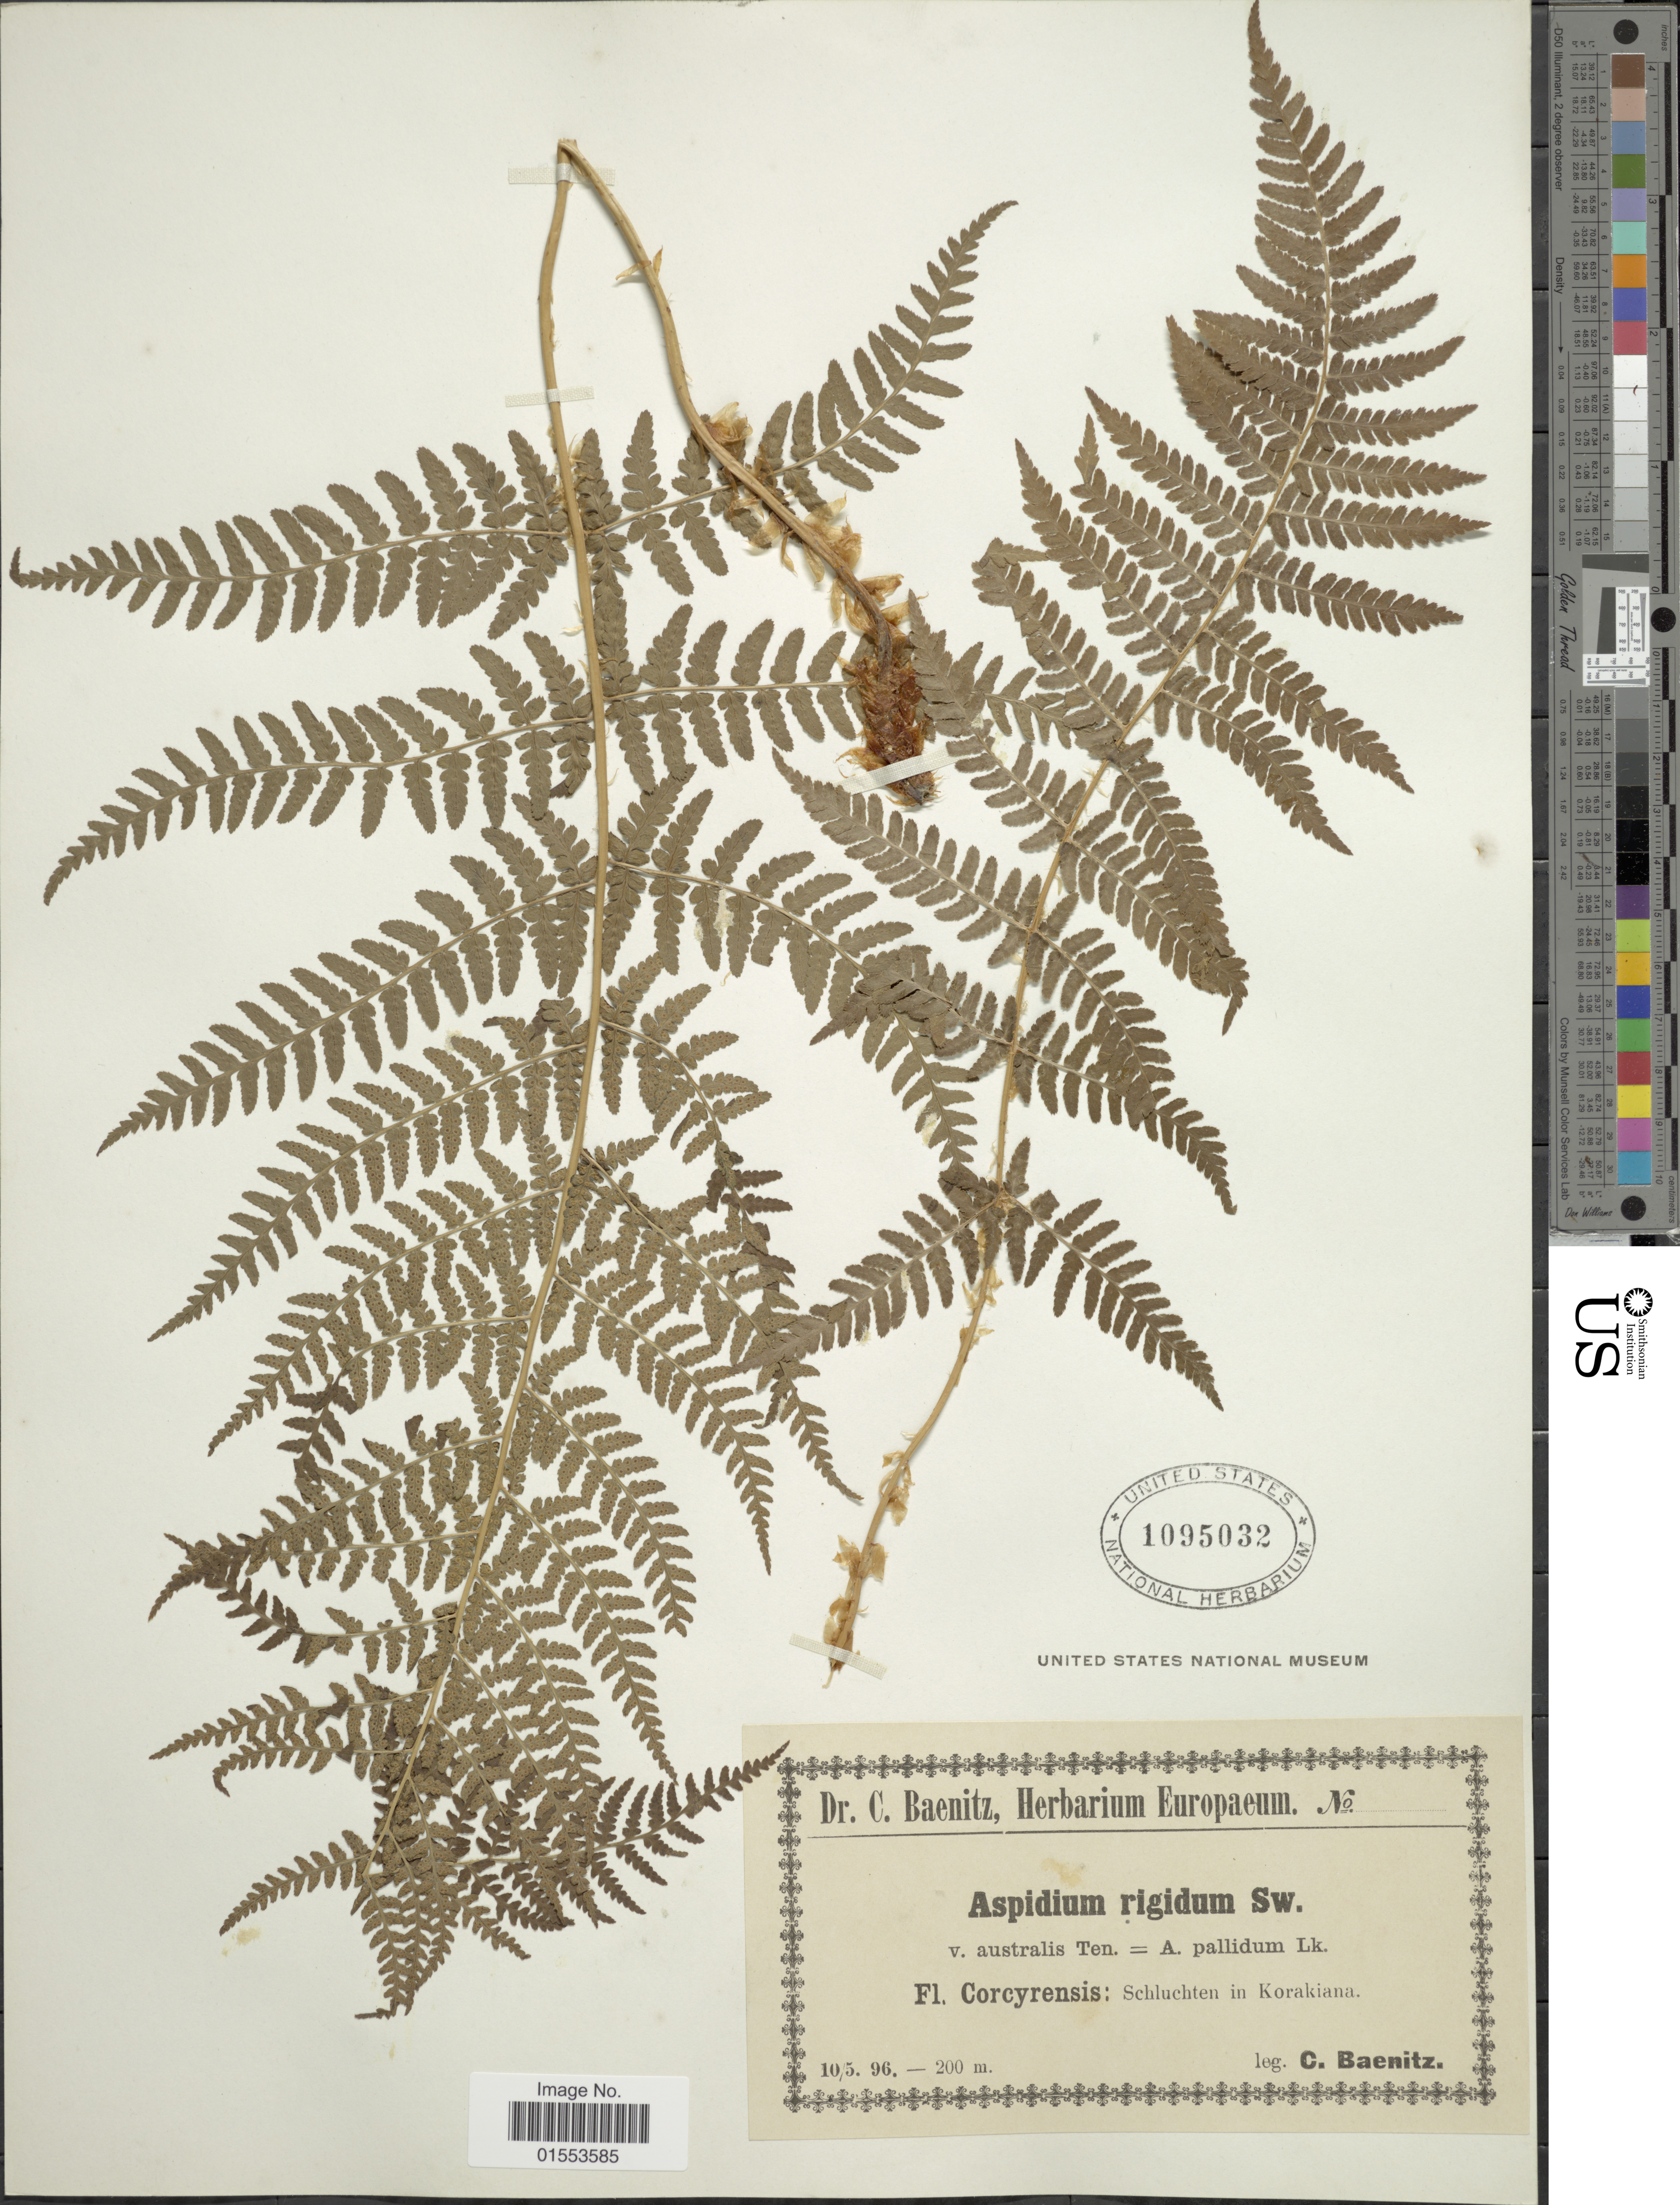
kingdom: Plantae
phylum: Tracheophyta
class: Polypodiopsida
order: Polypodiales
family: Dryopteridaceae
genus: Dryopteris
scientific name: Dryopteris rigida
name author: Underw.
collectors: C. G. Baenitz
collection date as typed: Transcribed d/m/y: 10/5/96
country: Greece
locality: Schluchten in Korakiana.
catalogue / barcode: US 1095032